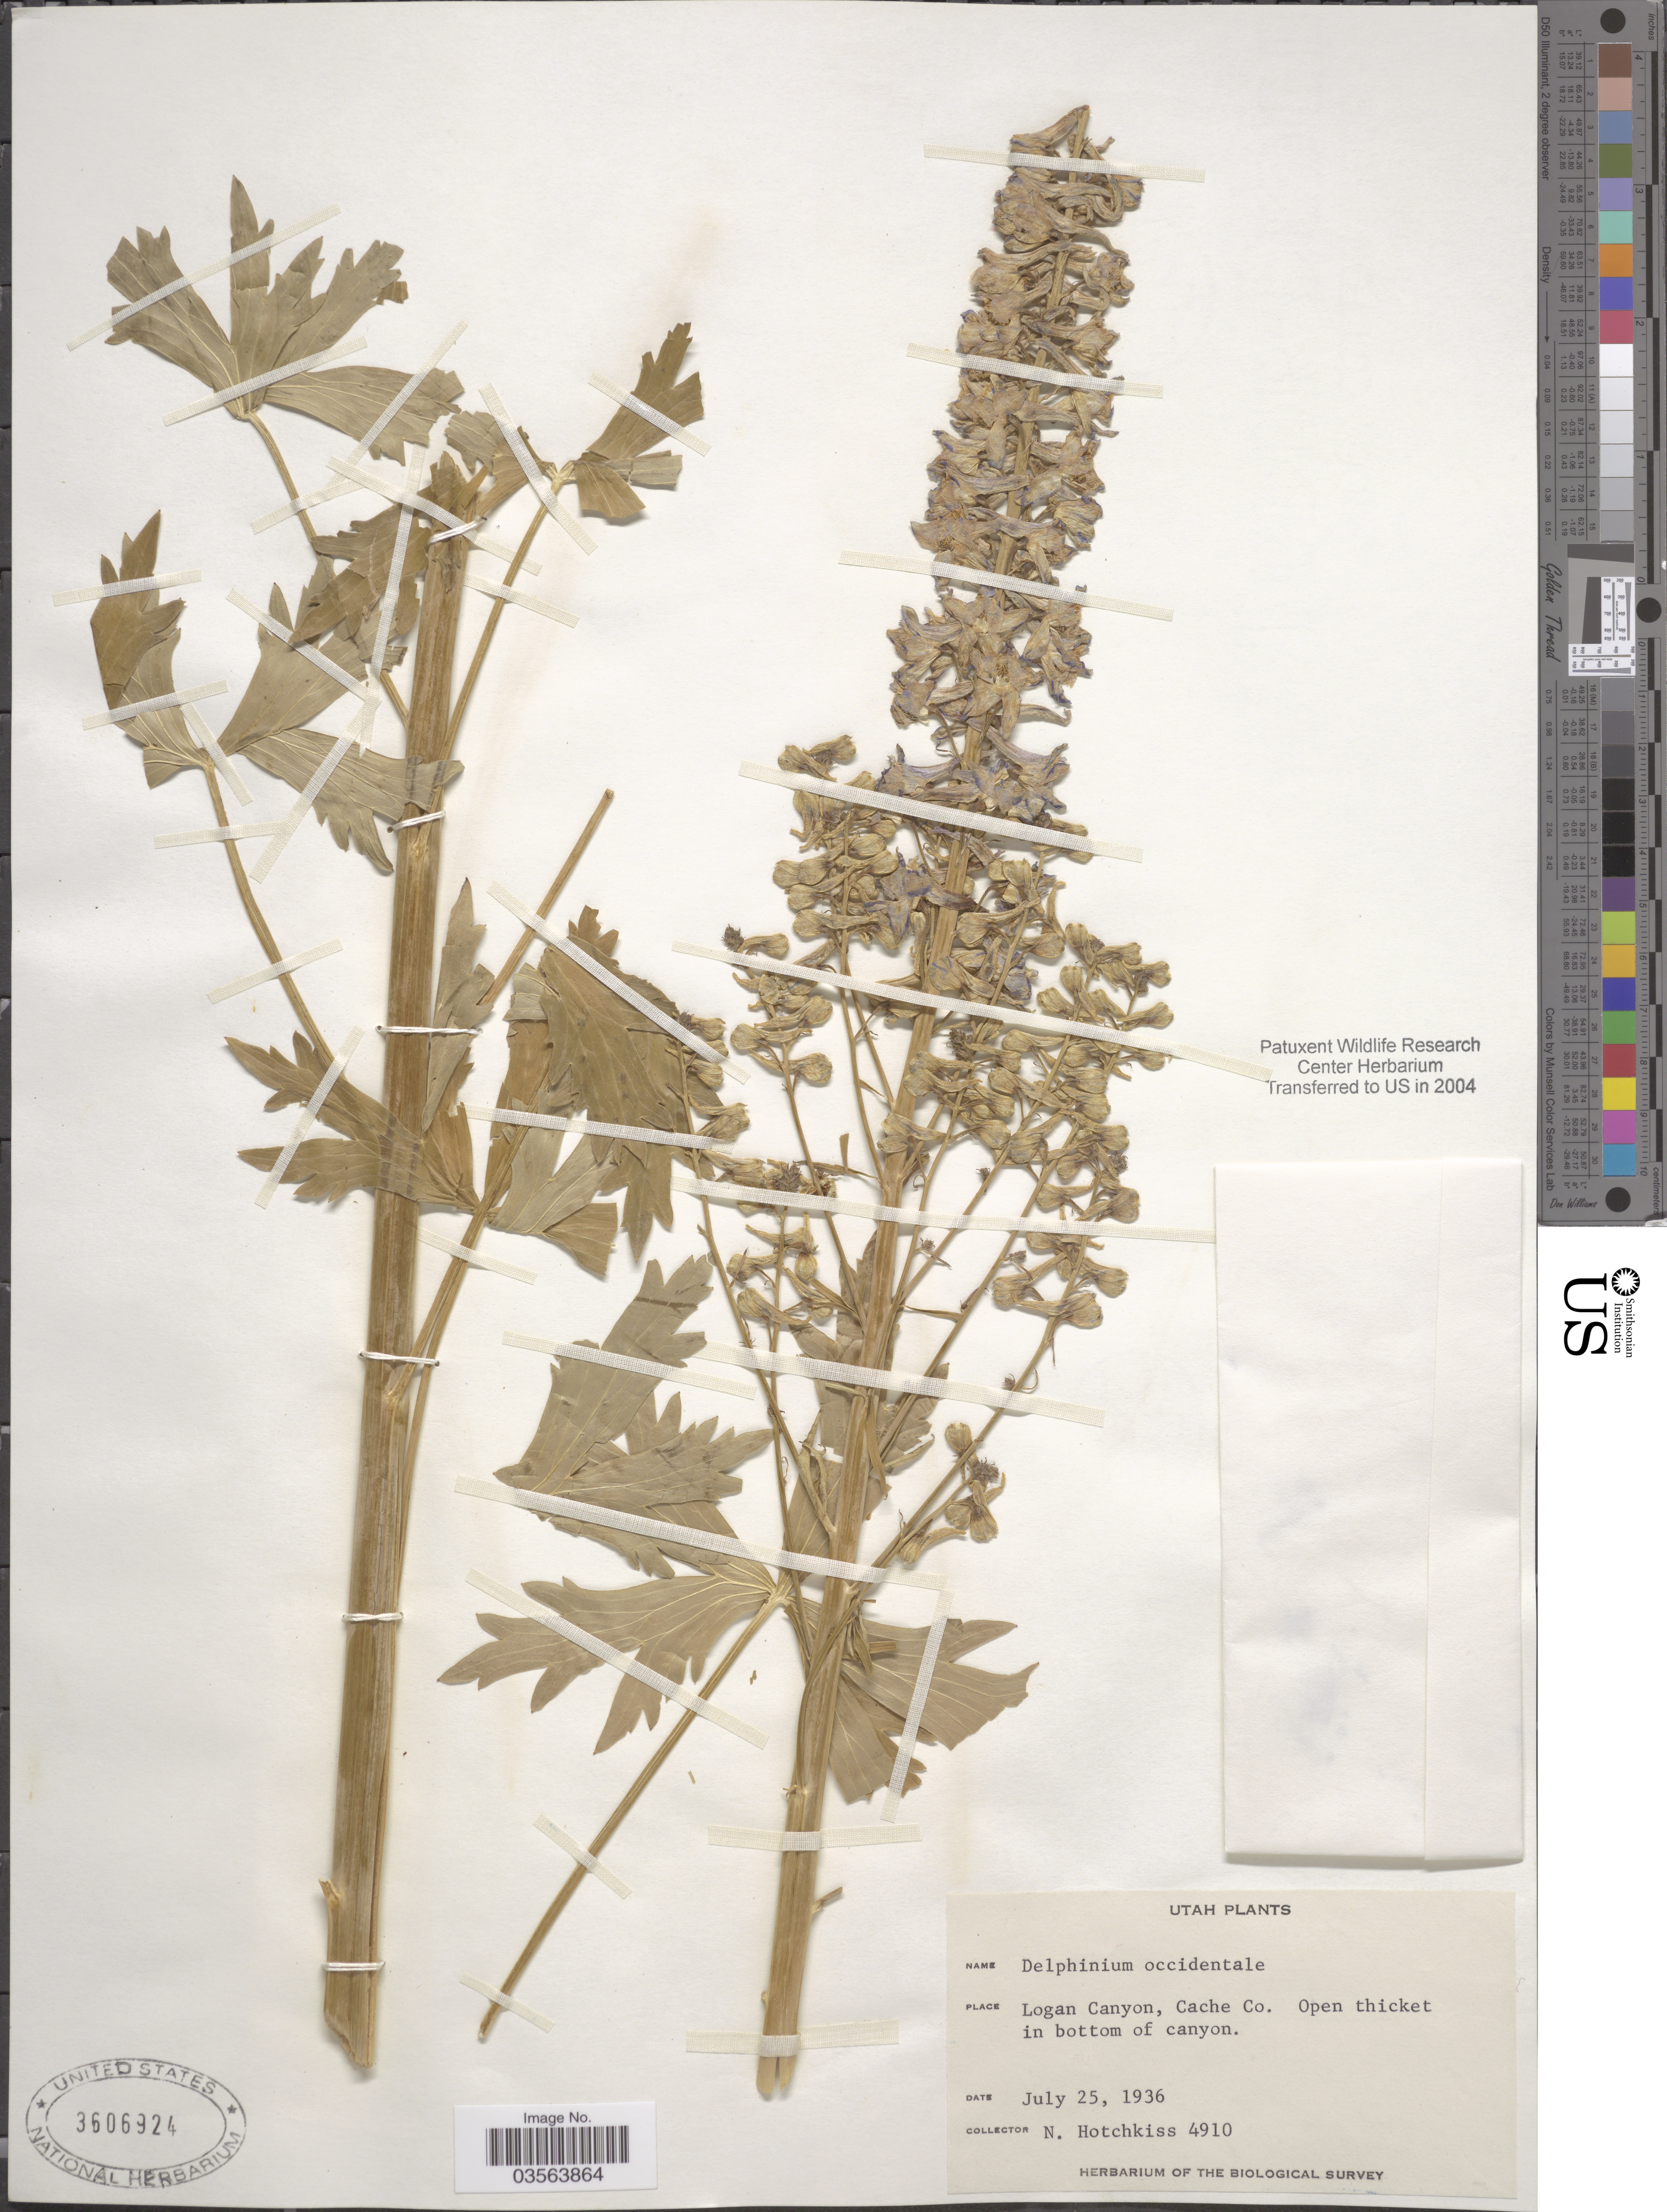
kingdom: Plantae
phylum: Tracheophyta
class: Magnoliopsida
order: Ranunculales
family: Ranunculaceae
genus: Delphinium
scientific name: Delphinium x occidentale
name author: (S. Watson) S. Watson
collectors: N. Hotchkiss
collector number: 4910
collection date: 1936-07-25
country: United States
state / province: Utah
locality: Logan Canyon, Cache Co.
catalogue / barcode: US 3606924